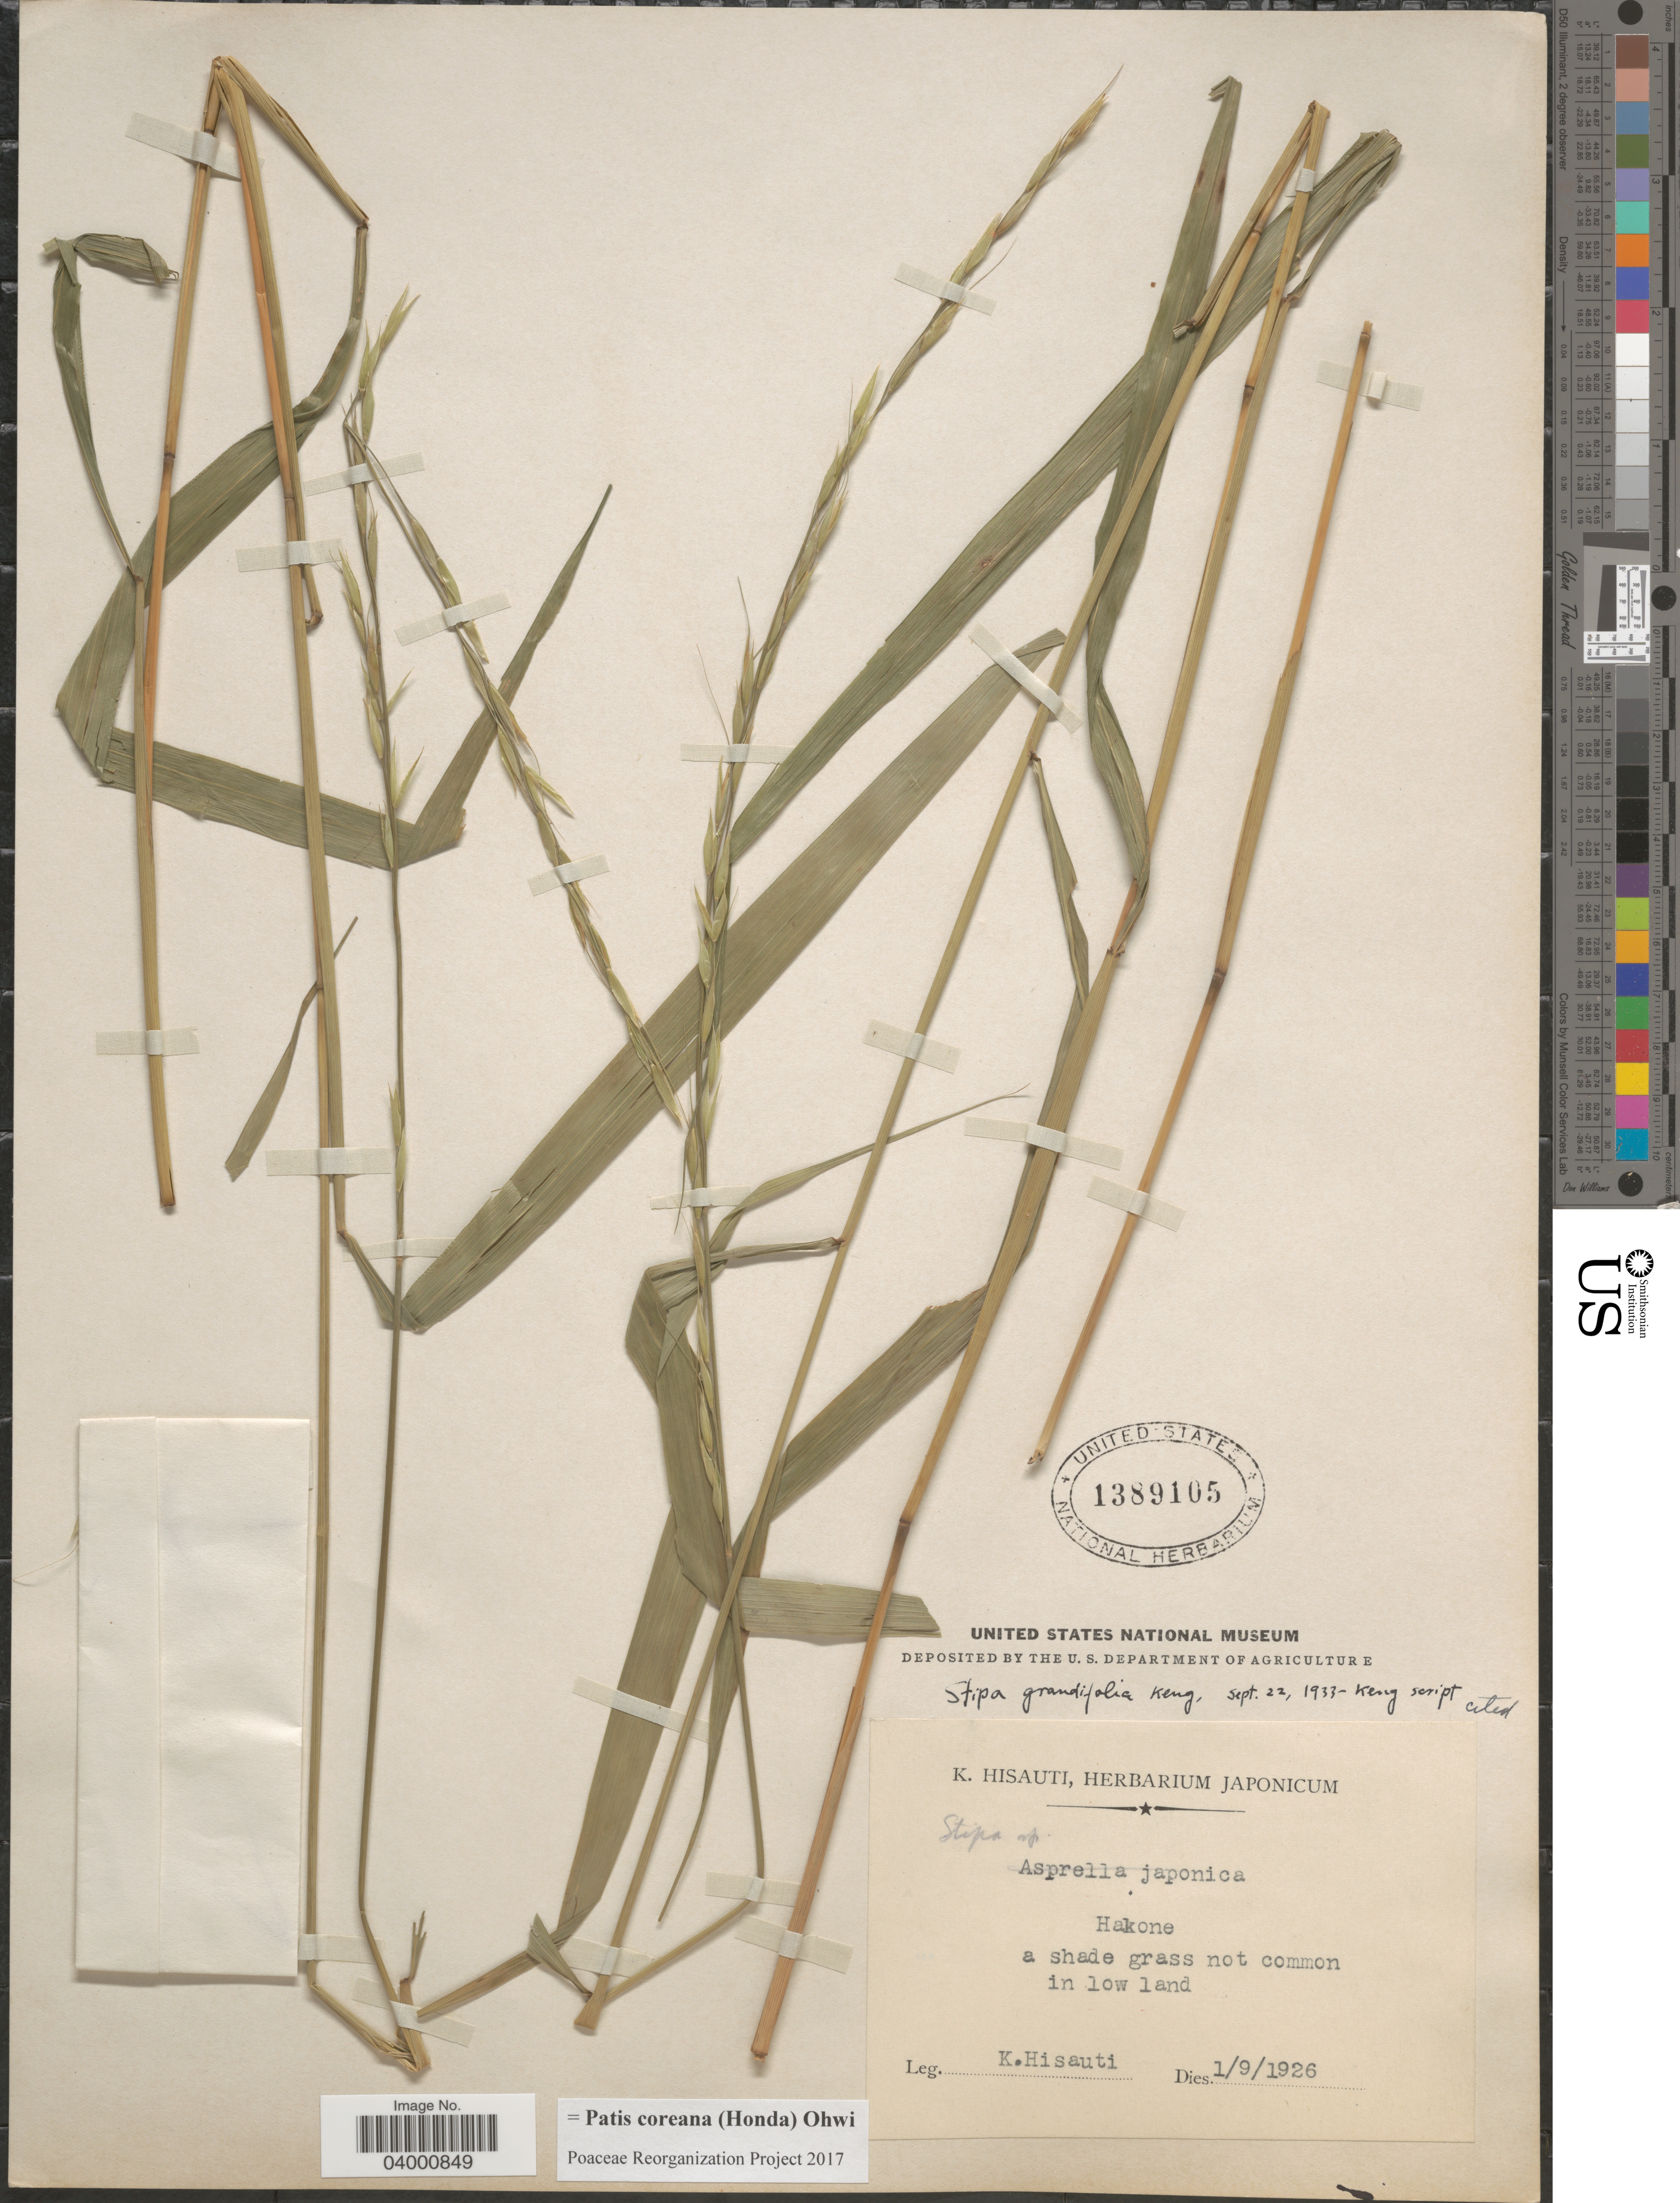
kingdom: Plantae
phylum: Tracheophyta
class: Liliopsida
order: Poales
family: Poaceae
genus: Patis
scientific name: Patis coreana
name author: (Honda) Ohwi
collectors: K. Hisauti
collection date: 1926-09-01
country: Japan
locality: Hakone. A shade grass not common in low land.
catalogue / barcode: US 1389105